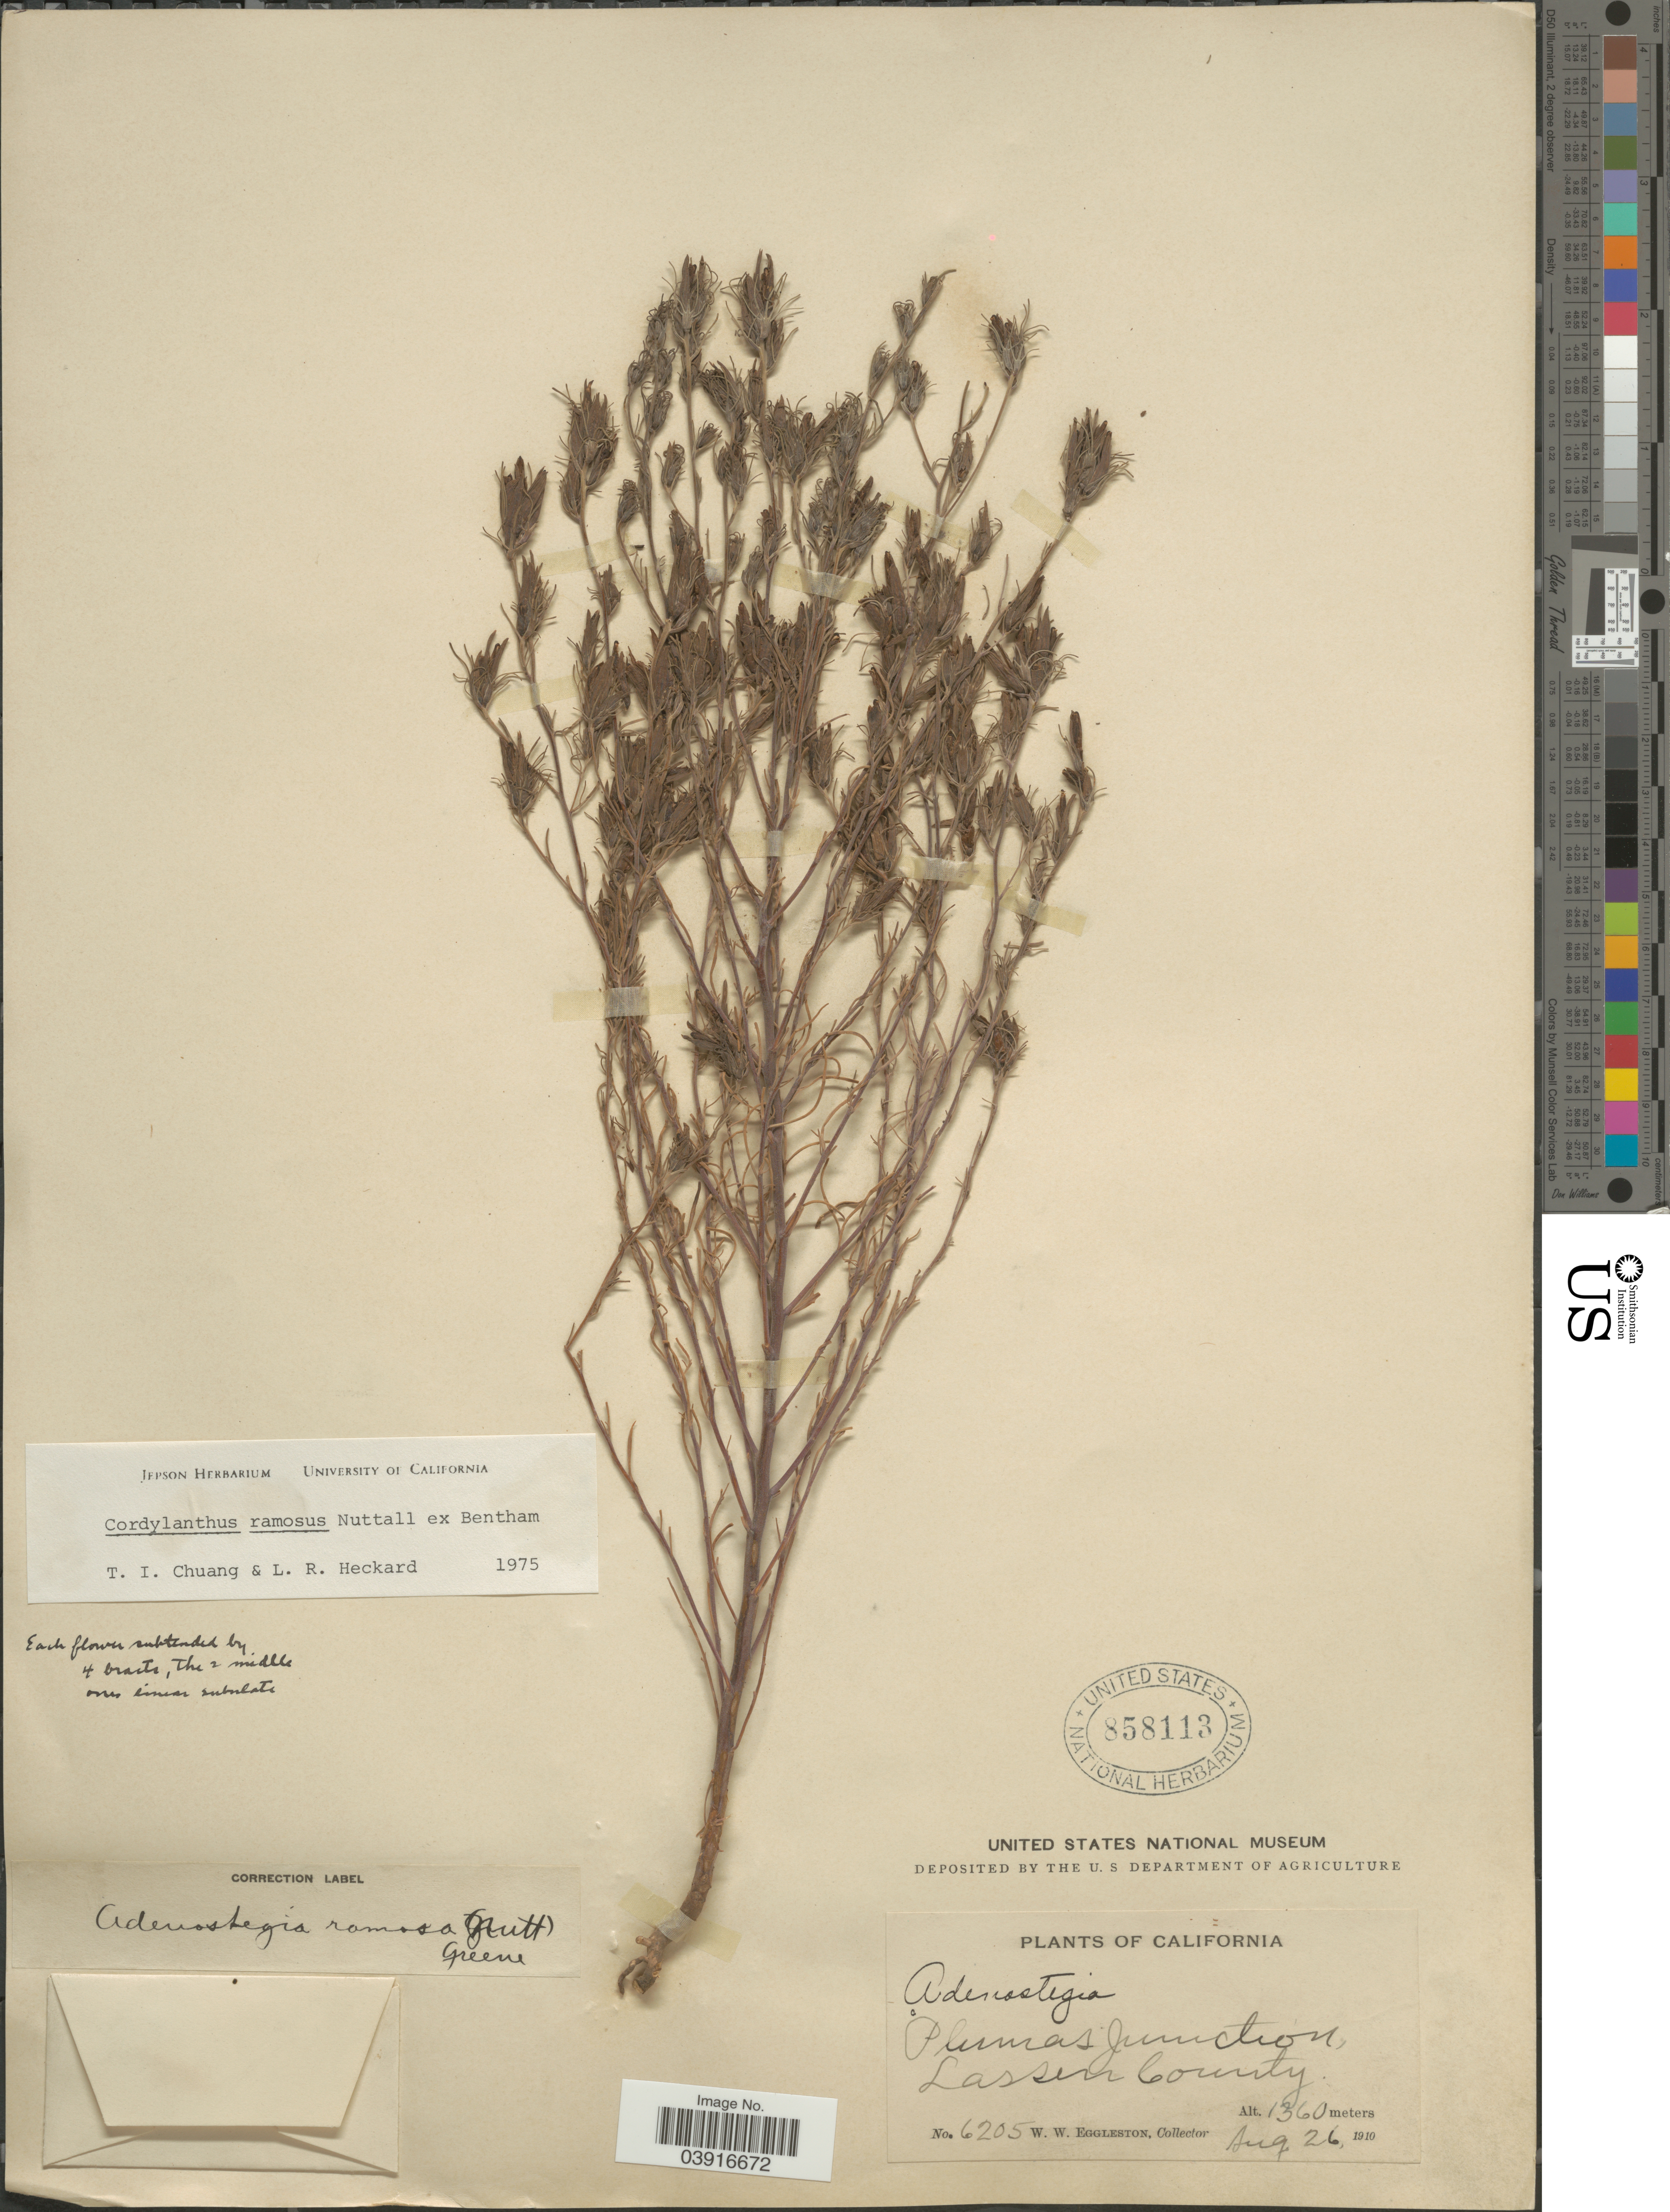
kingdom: Plantae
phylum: Tracheophyta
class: Magnoliopsida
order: Lamiales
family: Orobanchaceae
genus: Cordylanthus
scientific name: Cordylanthus ramosus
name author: Nutt. ex Benth.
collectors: W. W. Eggleston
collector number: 6205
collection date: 1910-08-26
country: United States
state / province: California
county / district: Lassen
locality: Plumas Junction. Lassen County.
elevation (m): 1360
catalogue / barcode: US 858113